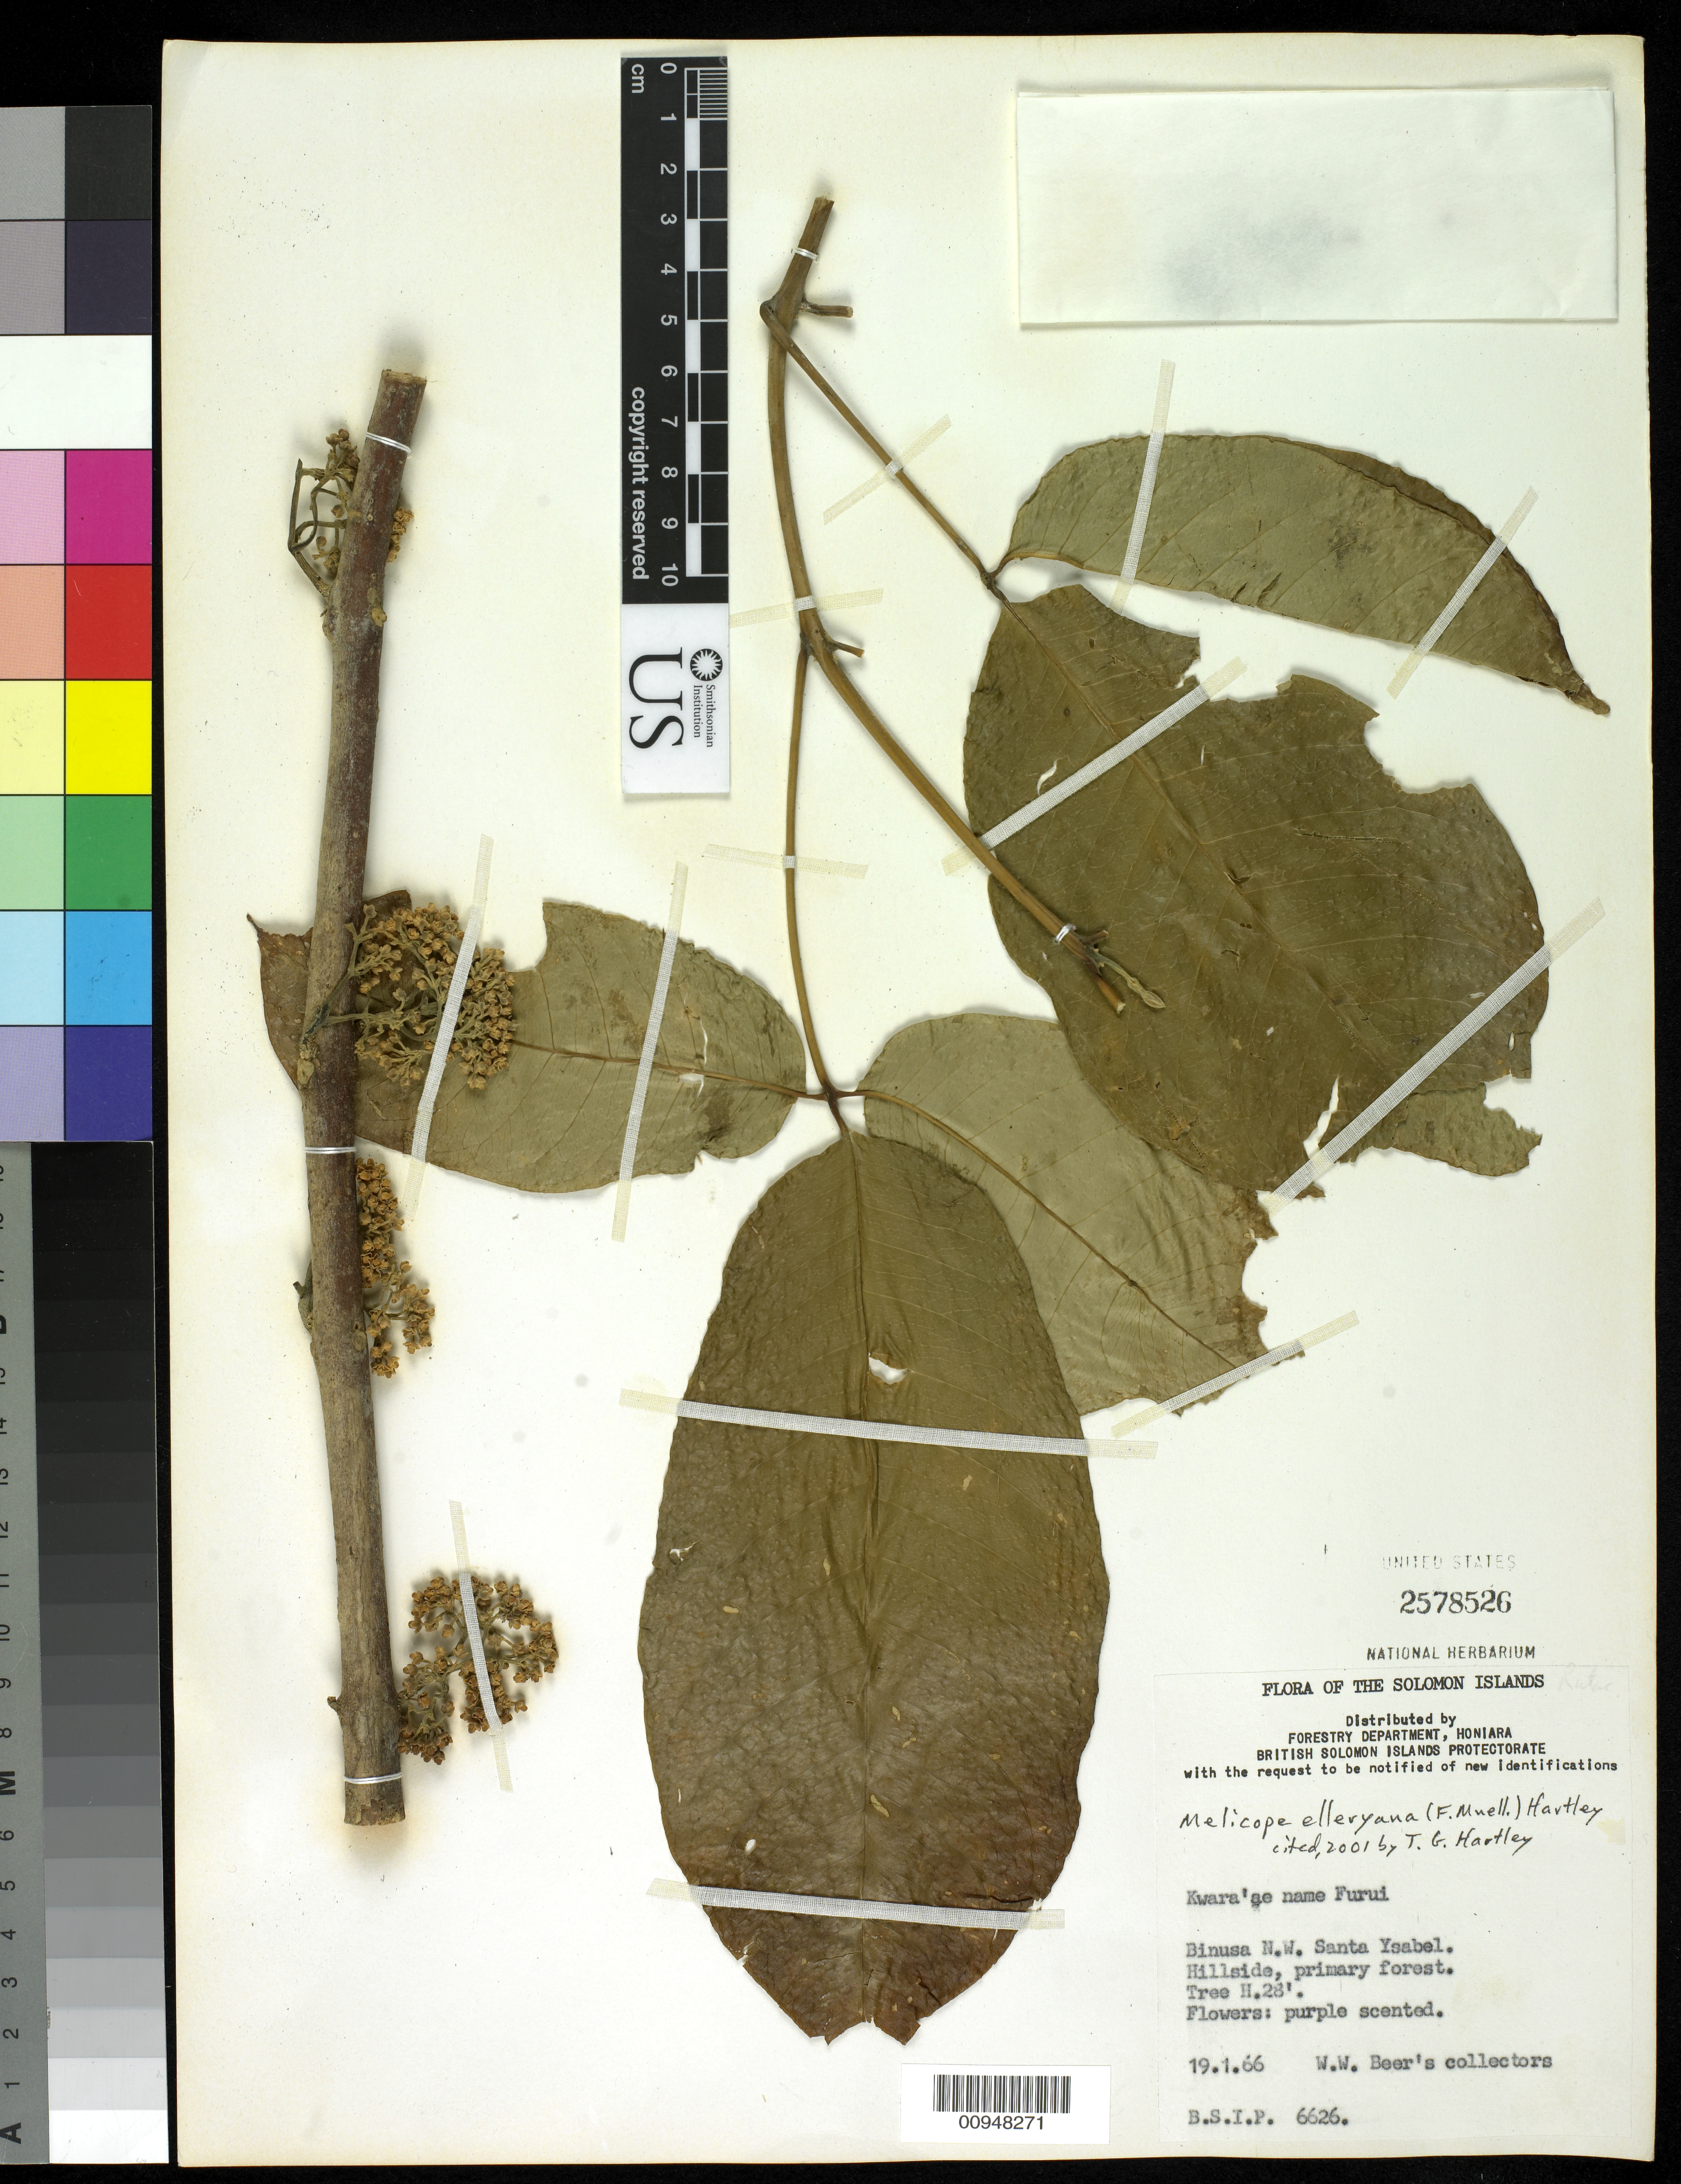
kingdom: Plantae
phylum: Tracheophyta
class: Magnoliopsida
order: Sapindales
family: Rutaceae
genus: Melicope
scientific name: Melicope elleryana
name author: (F. Muell.) T.G. Hartley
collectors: W. Beer's Collectors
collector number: BSIP 6626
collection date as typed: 19 Jan 1966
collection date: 1966-01-19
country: Solomon Islands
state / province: Isabel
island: Santa Isabel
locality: Binusa, NW Santa Isabel.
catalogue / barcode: US 2578526